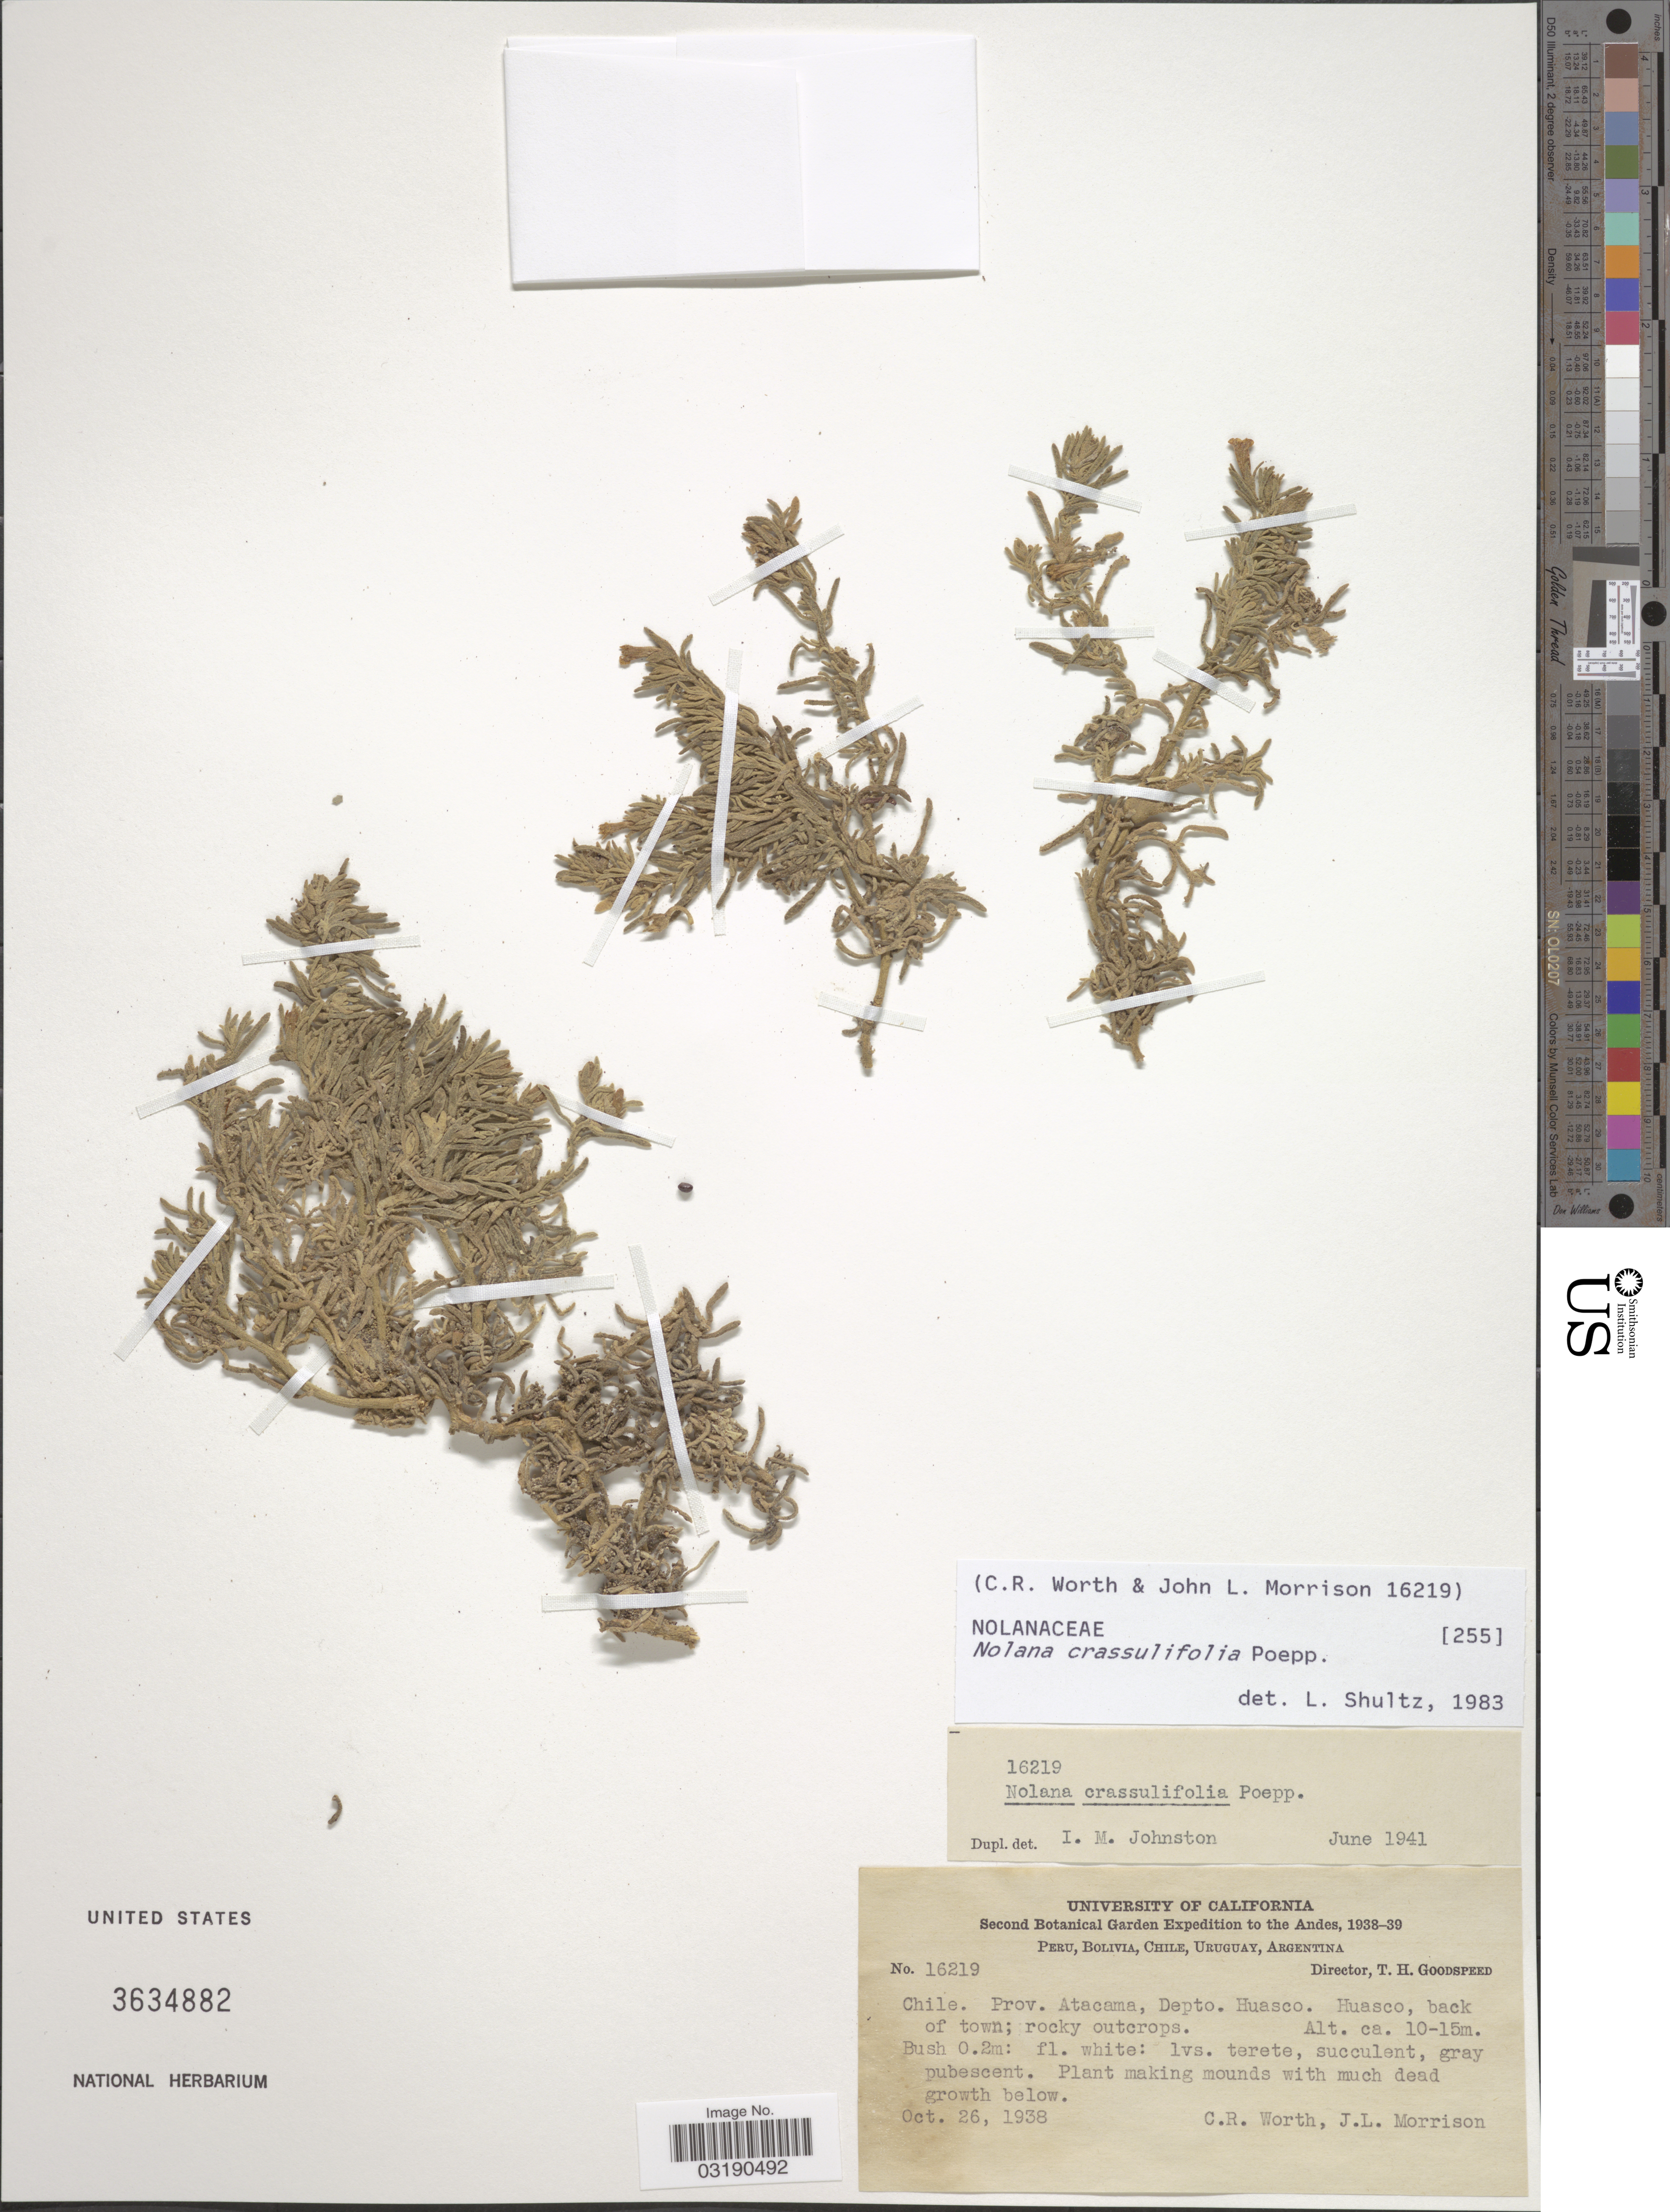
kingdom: Plantae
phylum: Tracheophyta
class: Magnoliopsida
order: Solanales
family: Solanaceae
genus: Nolana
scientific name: Nolana crassulifolia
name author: Kunze ex Walp.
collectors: C. R. Worth & J. Morrison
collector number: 16219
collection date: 1938-10-26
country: Chile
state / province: Atacama (III)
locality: The Andes, Prov. Atacama, Depto. Huasco. Huasco, back of town.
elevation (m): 10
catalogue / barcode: US 3634882